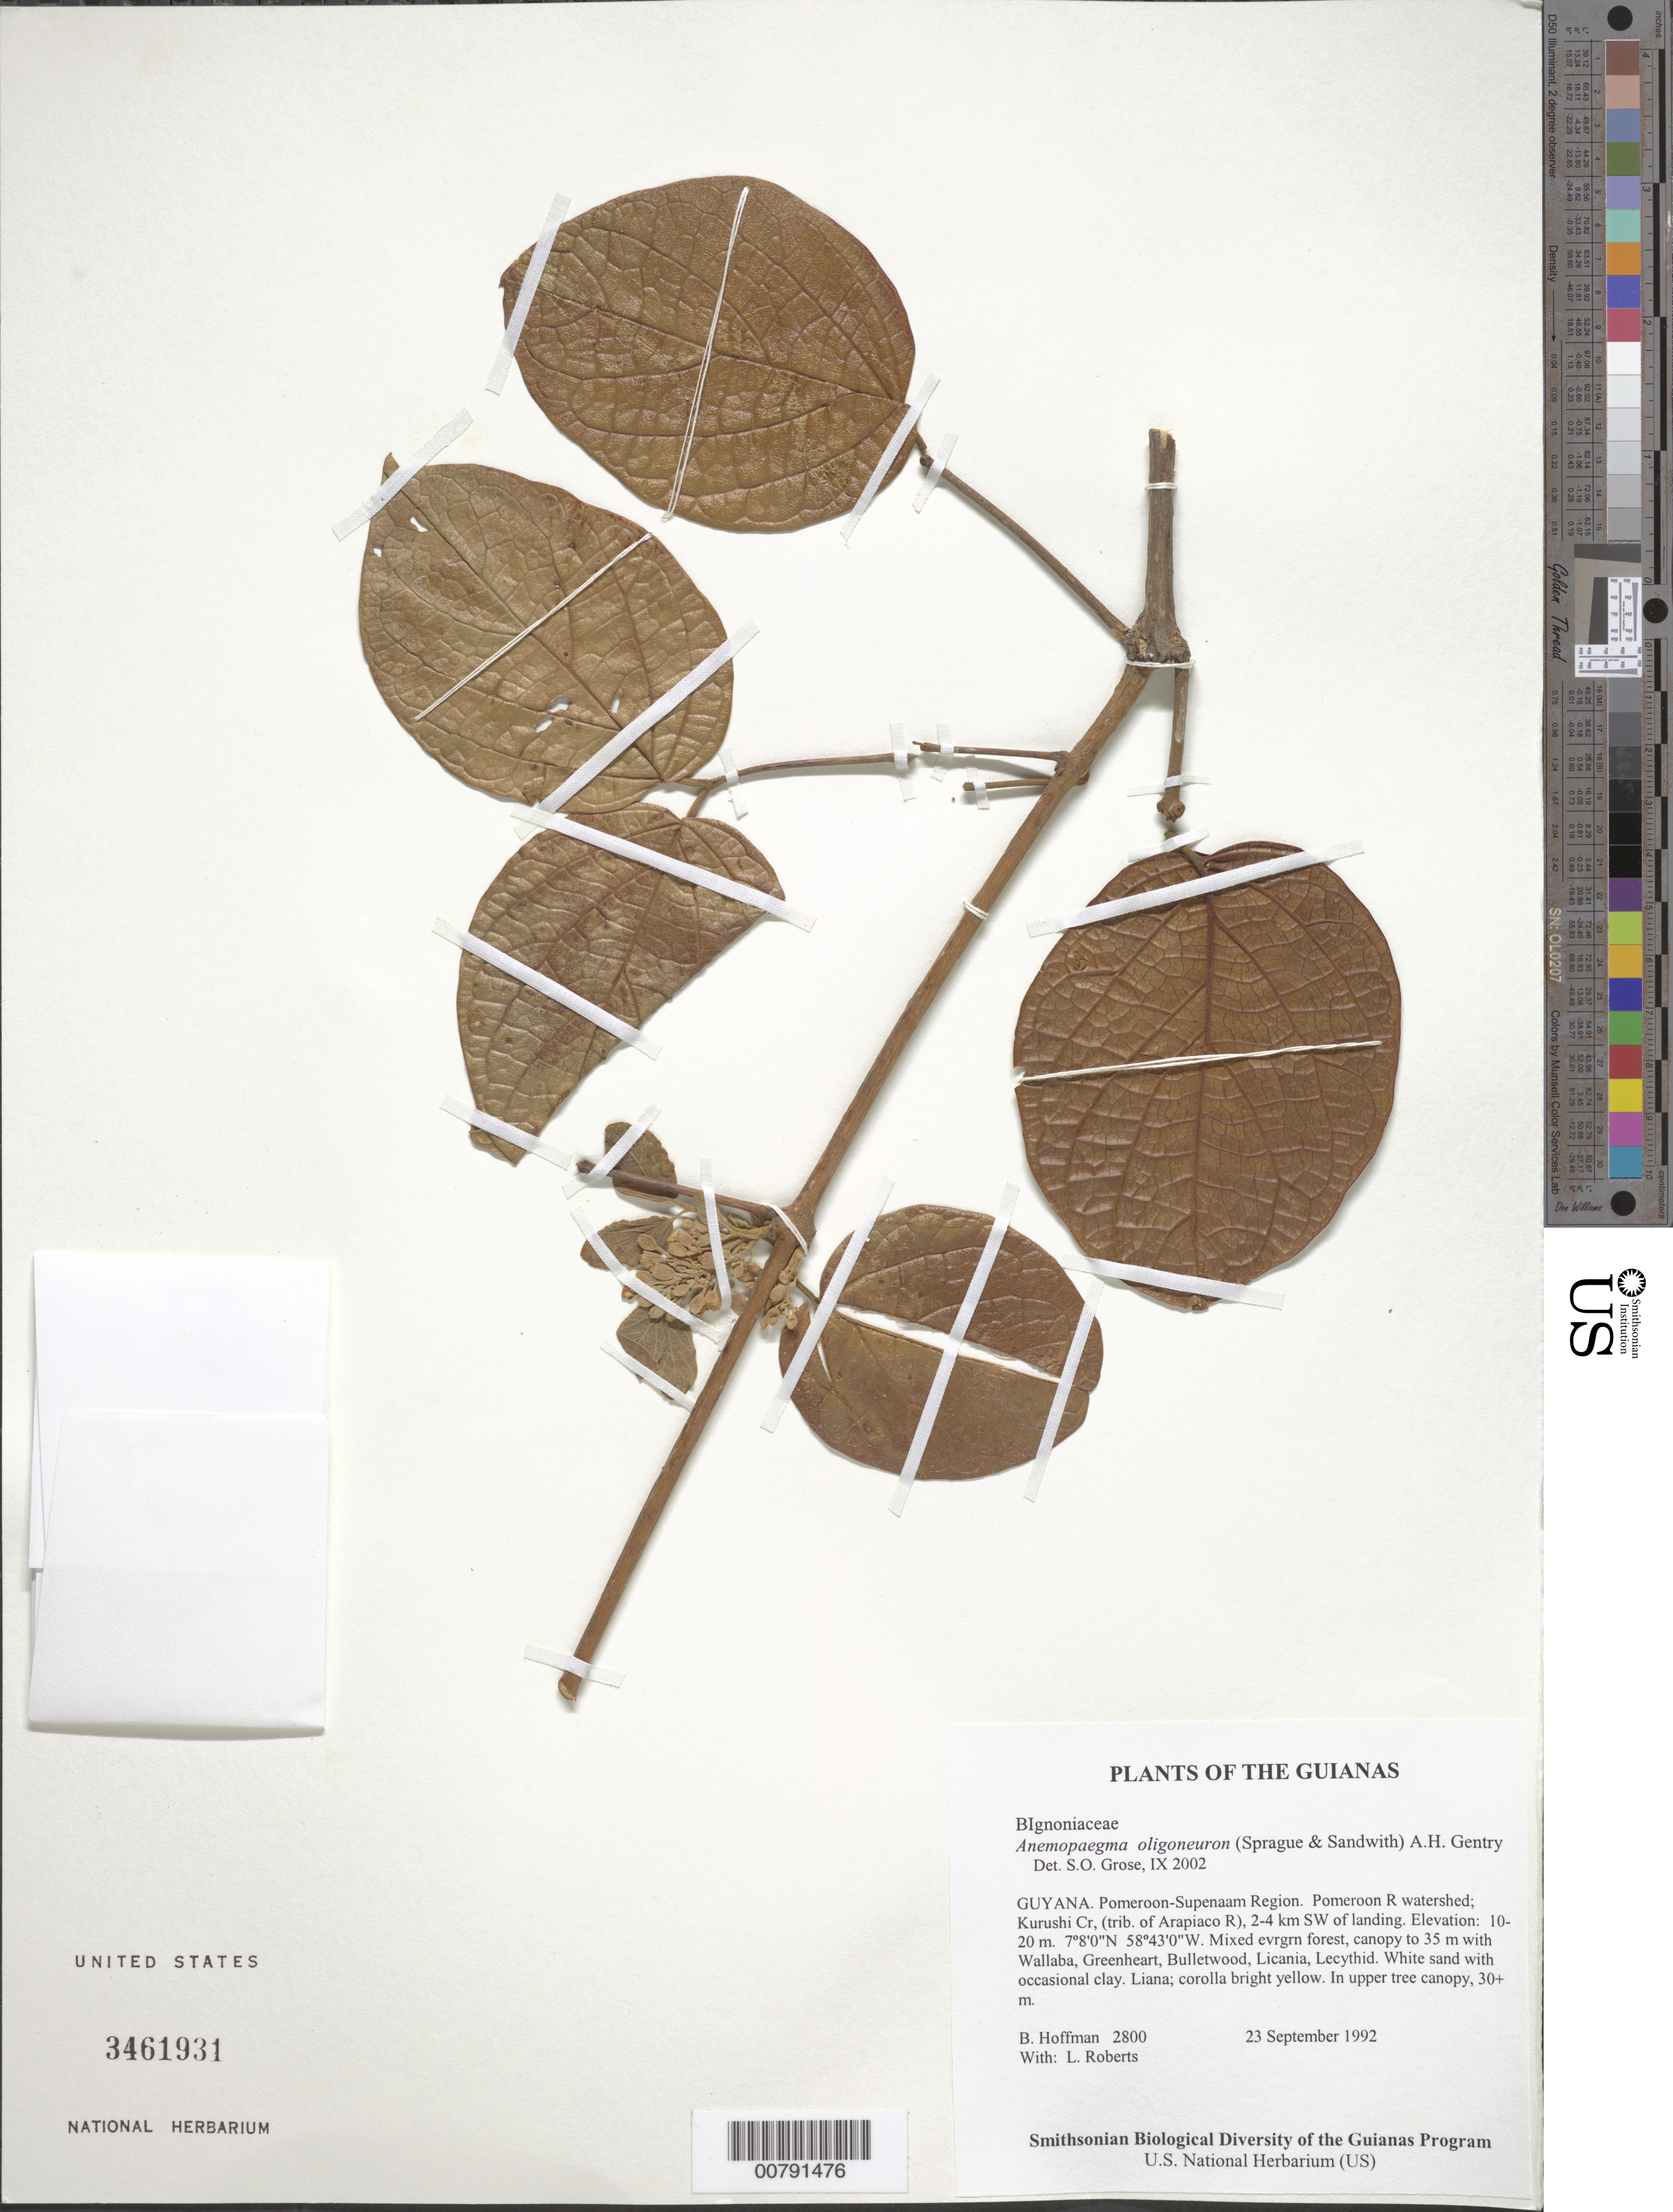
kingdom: Plantae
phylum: Tracheophyta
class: Magnoliopsida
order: Lamiales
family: Bignoniaceae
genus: Anemopaegma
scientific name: Anemopaegma oligoneuron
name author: (Sprague & Sandwith) A.H. Gentry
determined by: Grose, S. O.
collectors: B. Hoffman & L. Roberts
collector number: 2800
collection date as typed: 23 September 1992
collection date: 1992-09-23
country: Guyana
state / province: Pomeroon-Supenaam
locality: Pomeroon River watershed; Kurushi Creek, (trib. of Arapiaco R), 2-4 km SW of landing along logging road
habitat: Mixed evrgrn forest, canopy to 35 m with Wallaba, Greenheart, Bulletwood, Licania, Lecythid. White sand with occasional clay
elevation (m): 10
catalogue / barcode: US 3461931